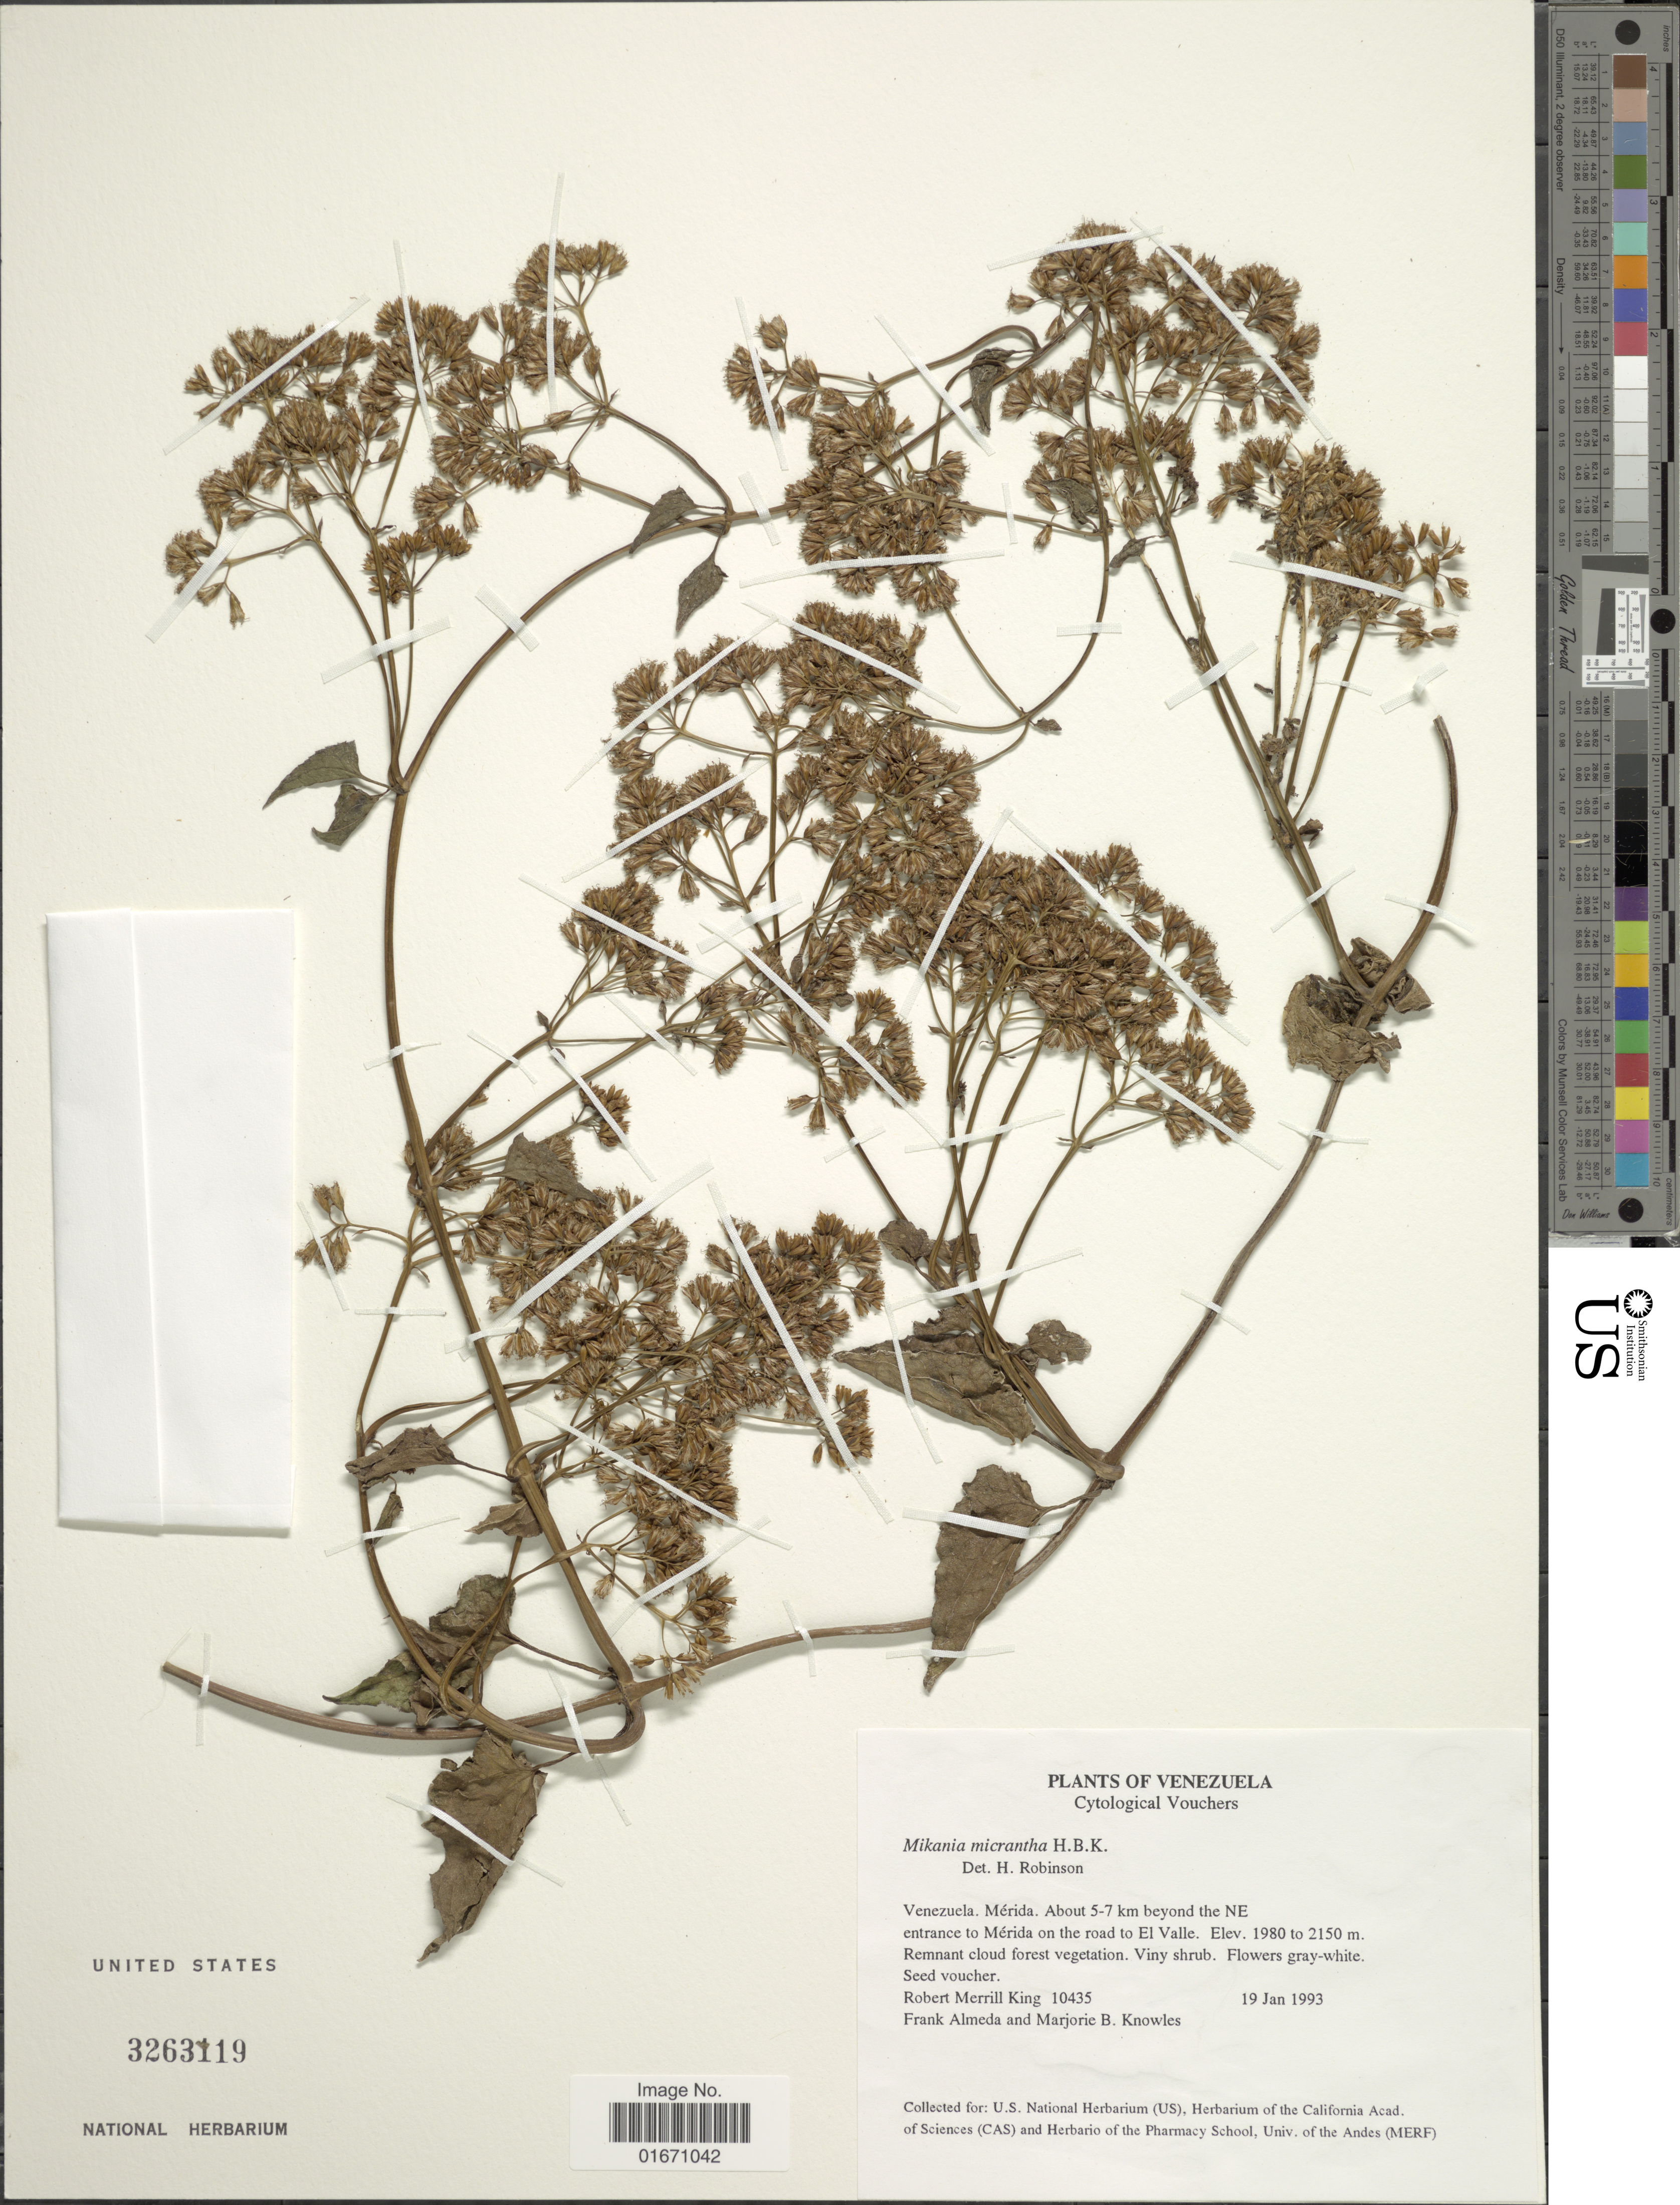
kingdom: Plantae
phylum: Tracheophyta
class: Magnoliopsida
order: Asterales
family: Asteraceae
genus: Mikania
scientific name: Mikania micrantha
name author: Kunth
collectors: R. M. King, F. Almeda & M. B. Knowles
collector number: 10435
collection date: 1993-01-19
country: Venezuela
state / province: Mérida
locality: About 5-7 km beyond the NE entrance to Merida on the road to El Valle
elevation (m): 1980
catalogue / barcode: US 3263119